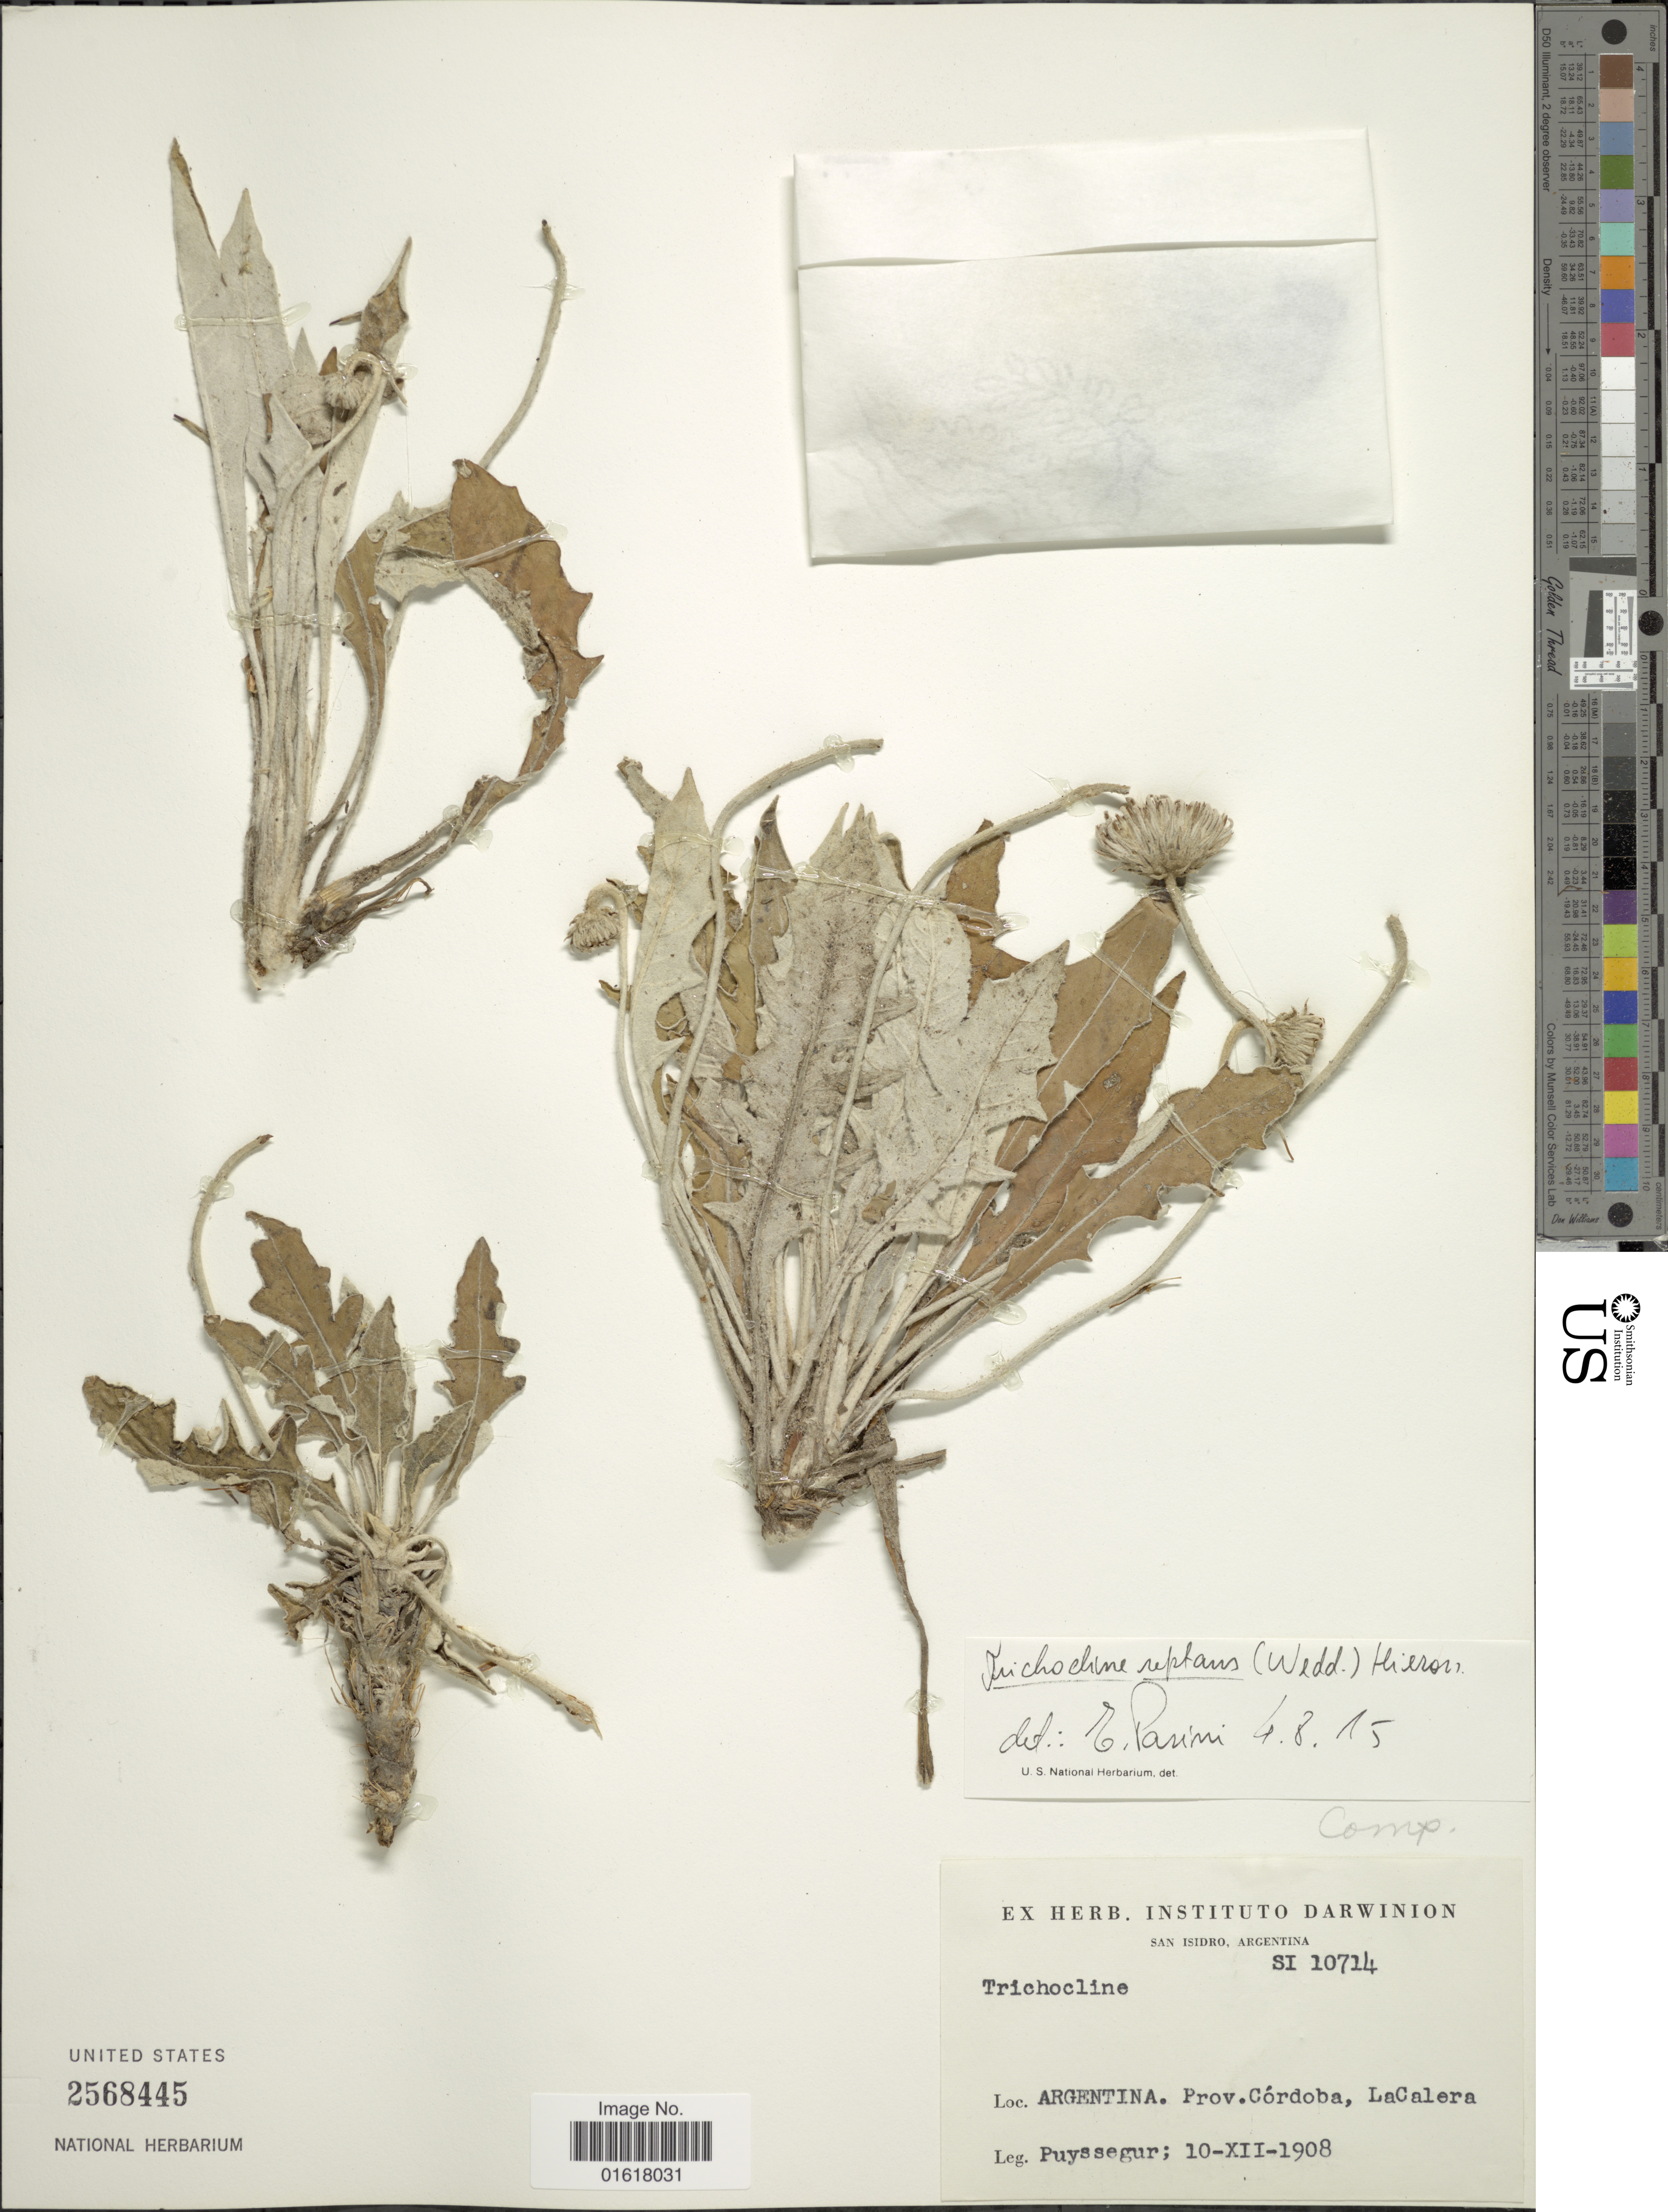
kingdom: Plantae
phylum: Tracheophyta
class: Magnoliopsida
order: Asterales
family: Asteraceae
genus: Trichocline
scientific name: Trichocline reptans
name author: (Wedd.) Hieron.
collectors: -. Puyssegur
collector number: SI 10714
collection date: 1908-12-10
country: Argentina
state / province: Cordoba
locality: LaCalera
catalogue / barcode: US 2568445